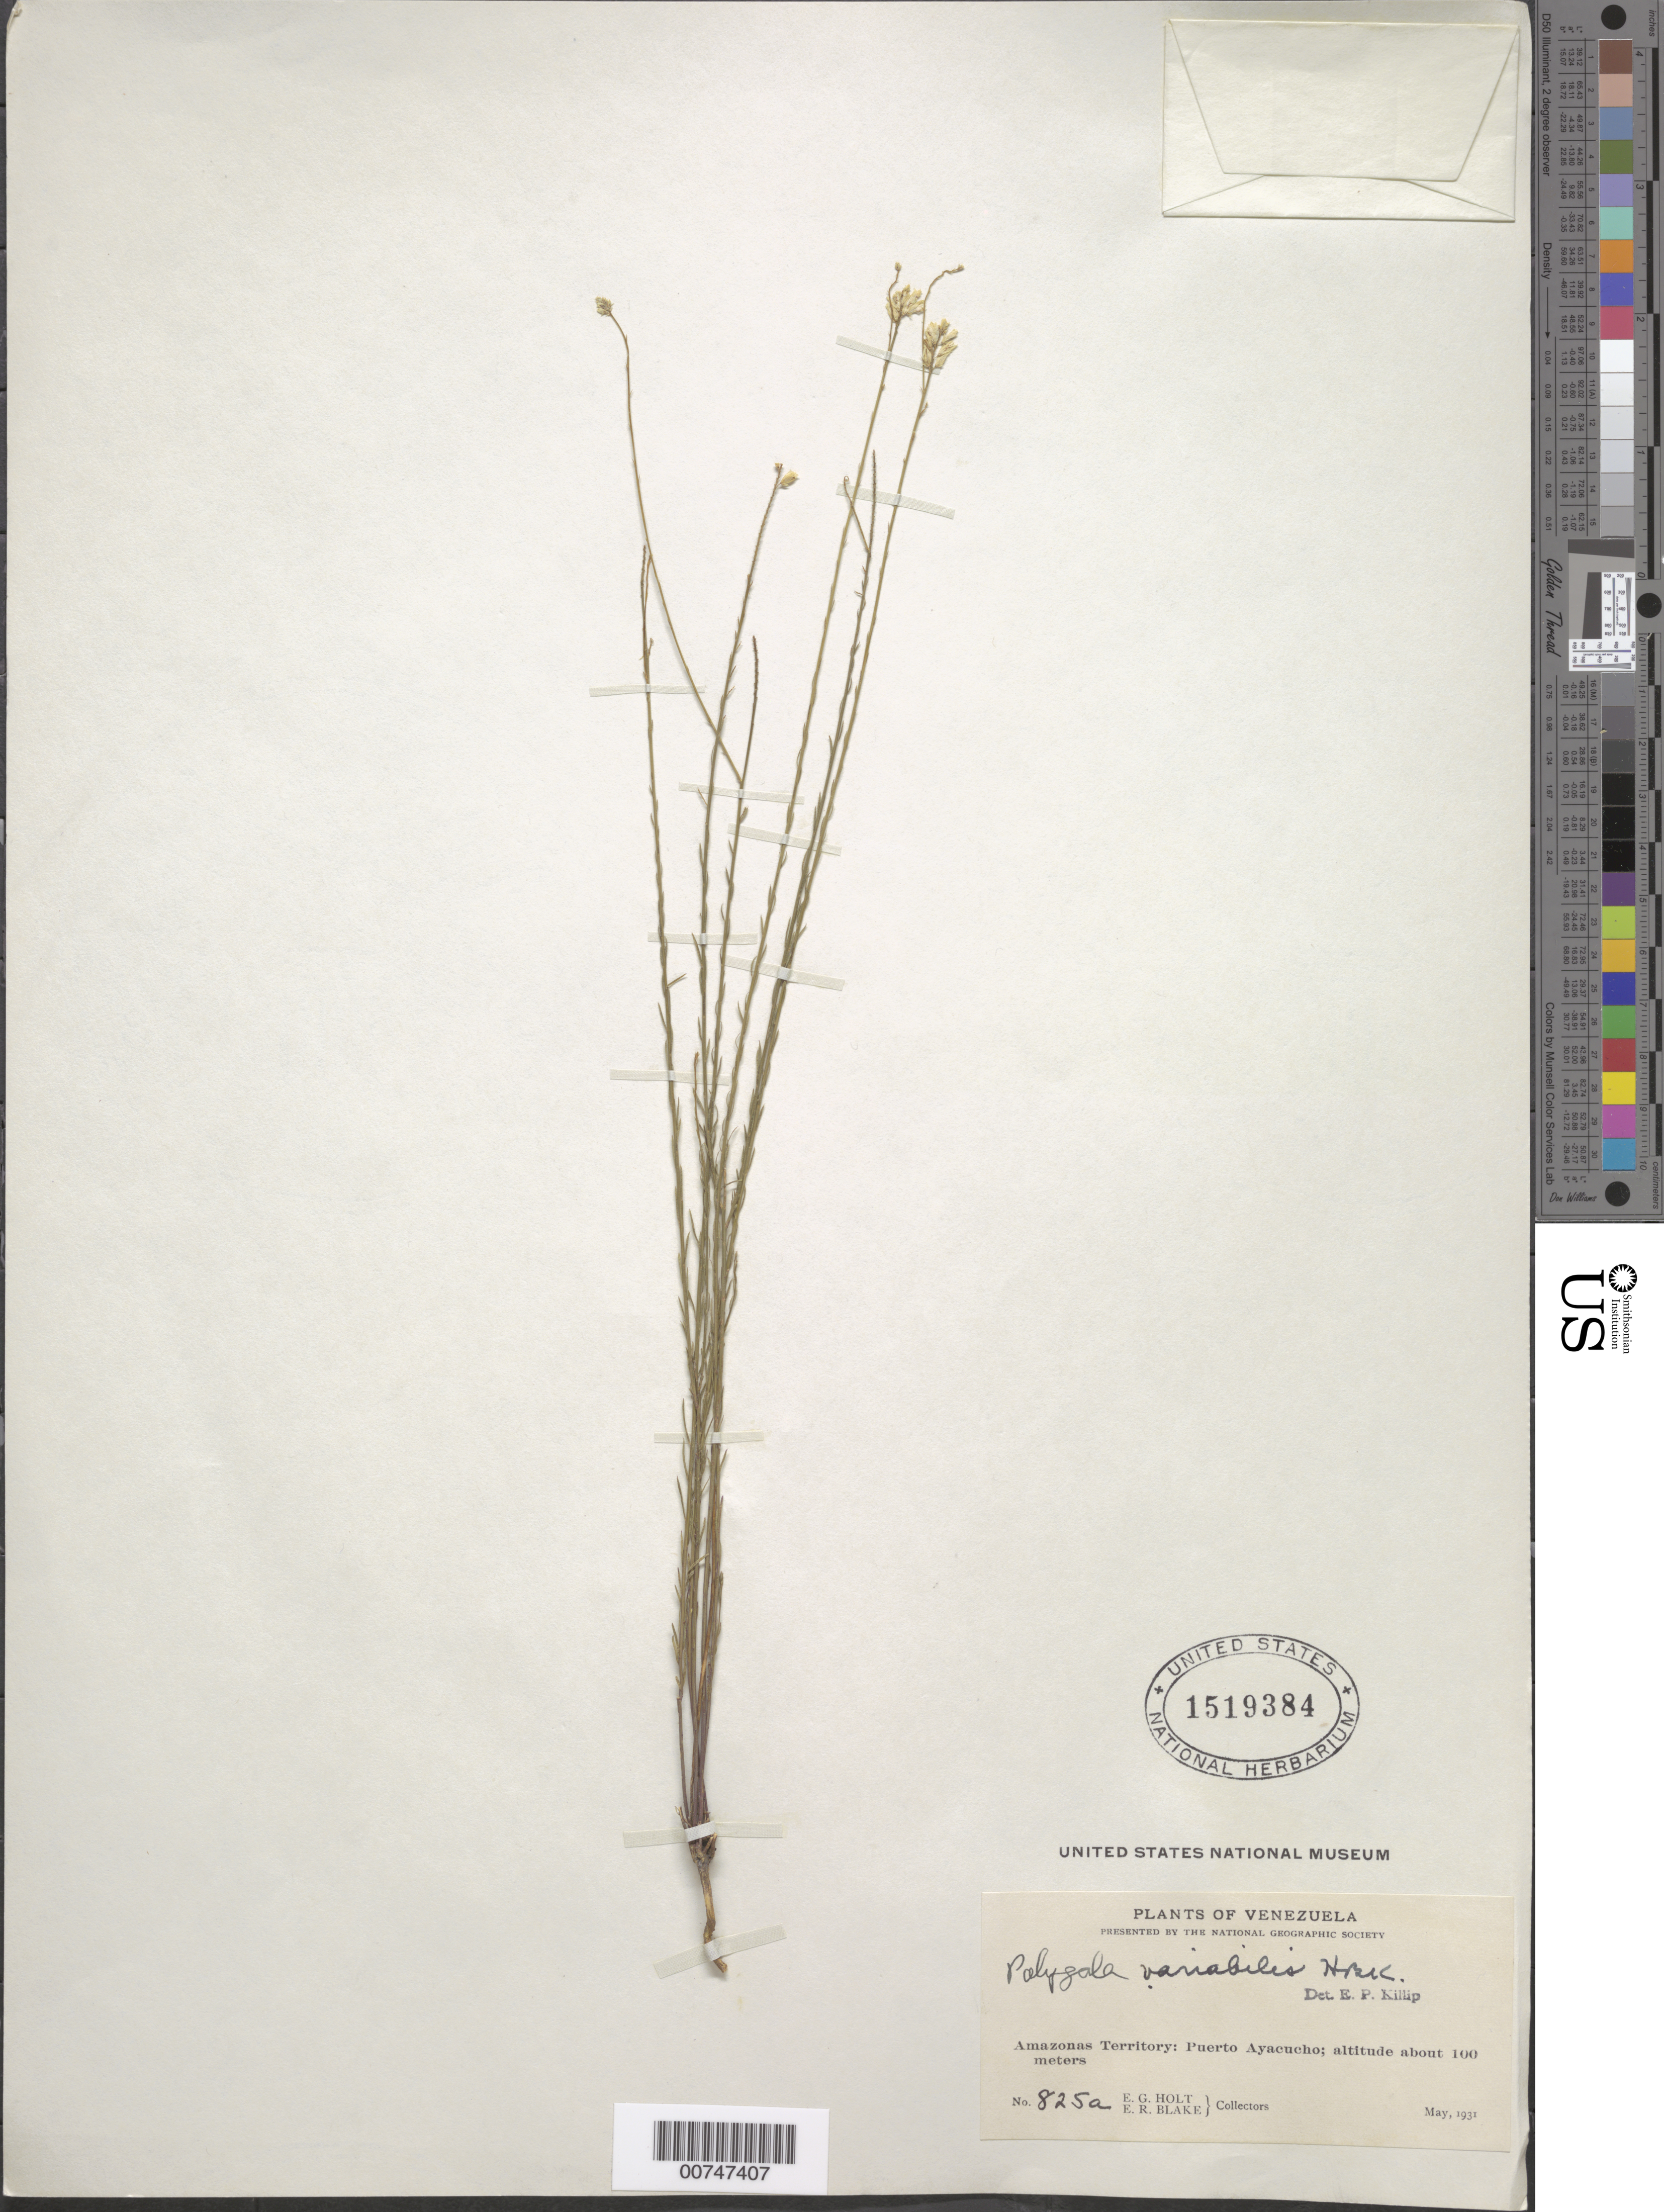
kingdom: Plantae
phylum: Tracheophyta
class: Magnoliopsida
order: Fabales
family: Polygalaceae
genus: Polygala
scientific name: Polygala variabilis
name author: Kunth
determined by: Killip, Ellsworth P.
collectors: E. Holt & E. R. Blake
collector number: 825 a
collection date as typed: May-31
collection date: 1931-05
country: Venezuela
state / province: Amazonas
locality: Puerto Ayacucho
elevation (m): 100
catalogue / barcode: US 1519384